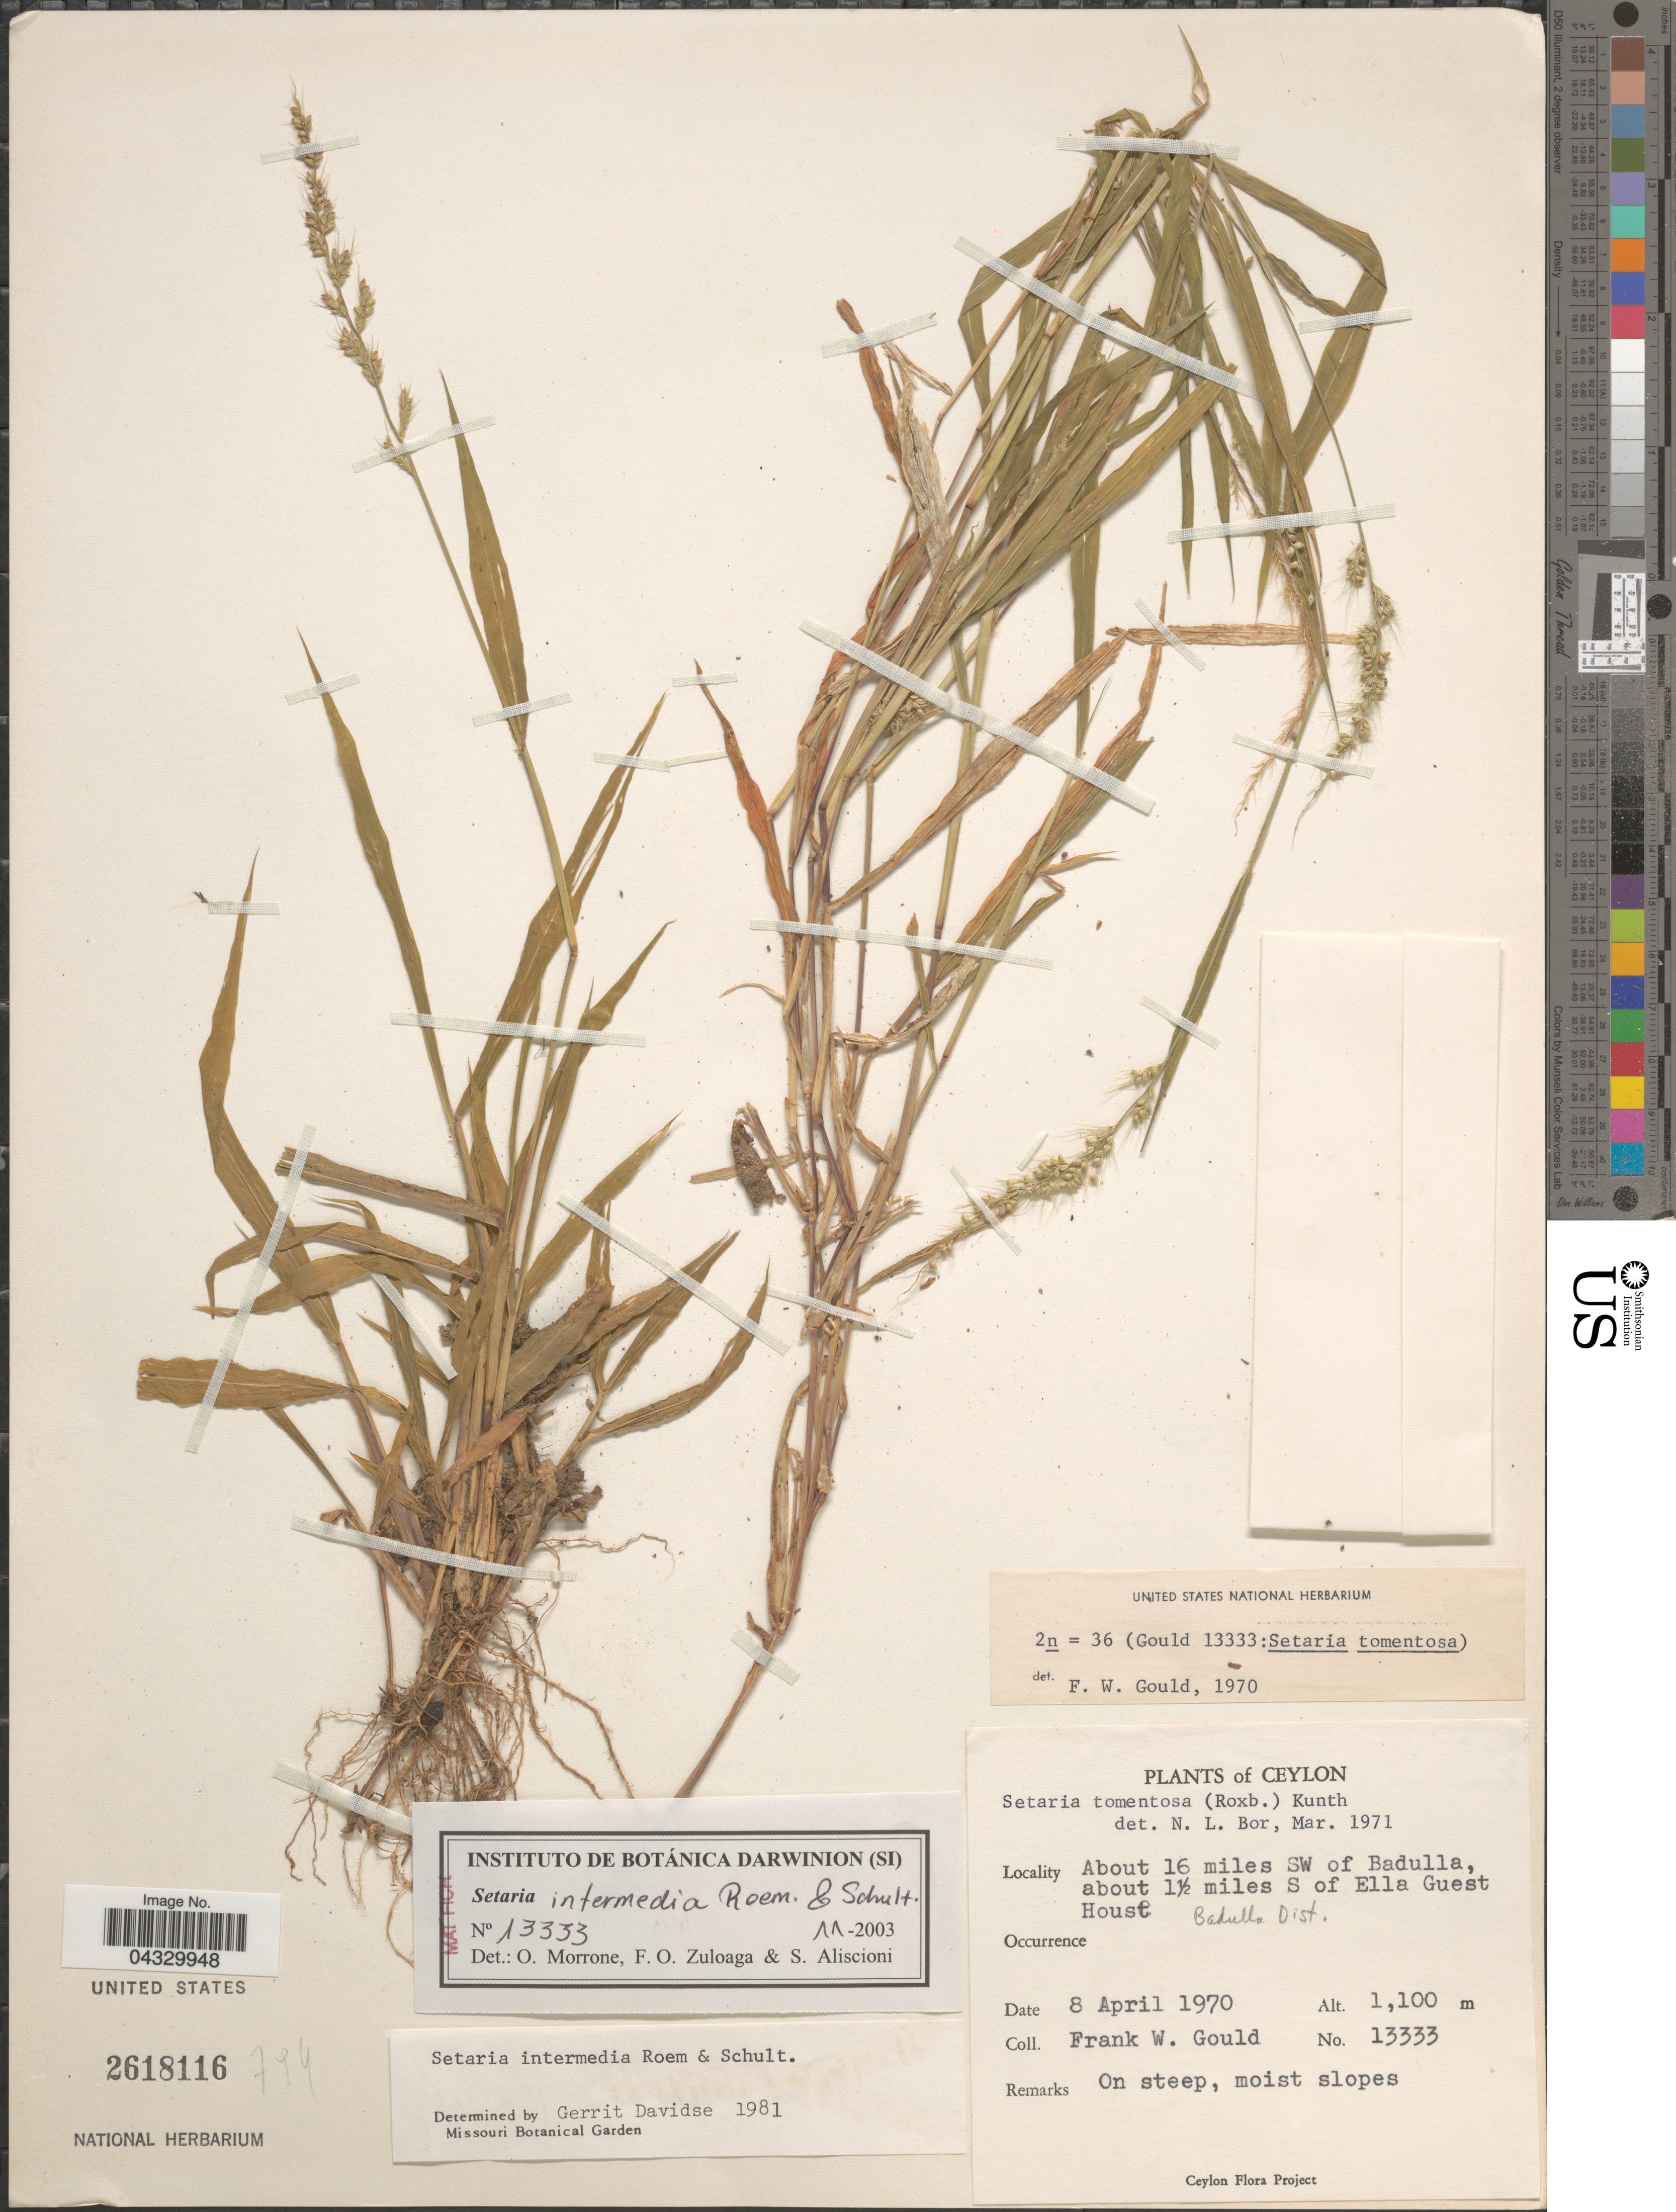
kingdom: Plantae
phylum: Tracheophyta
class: Liliopsida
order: Poales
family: Poaceae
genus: Setaria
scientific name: Setaria intermedia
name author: Roem. & Schult.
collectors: F. W. Gould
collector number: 13333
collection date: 1970-04-08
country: Sri Lanka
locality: Ceylon. About 16 miles SW of Badulla, about 1½ miles S of Ella Guest House. Badulla Dist.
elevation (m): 1100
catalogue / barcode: US 2618116